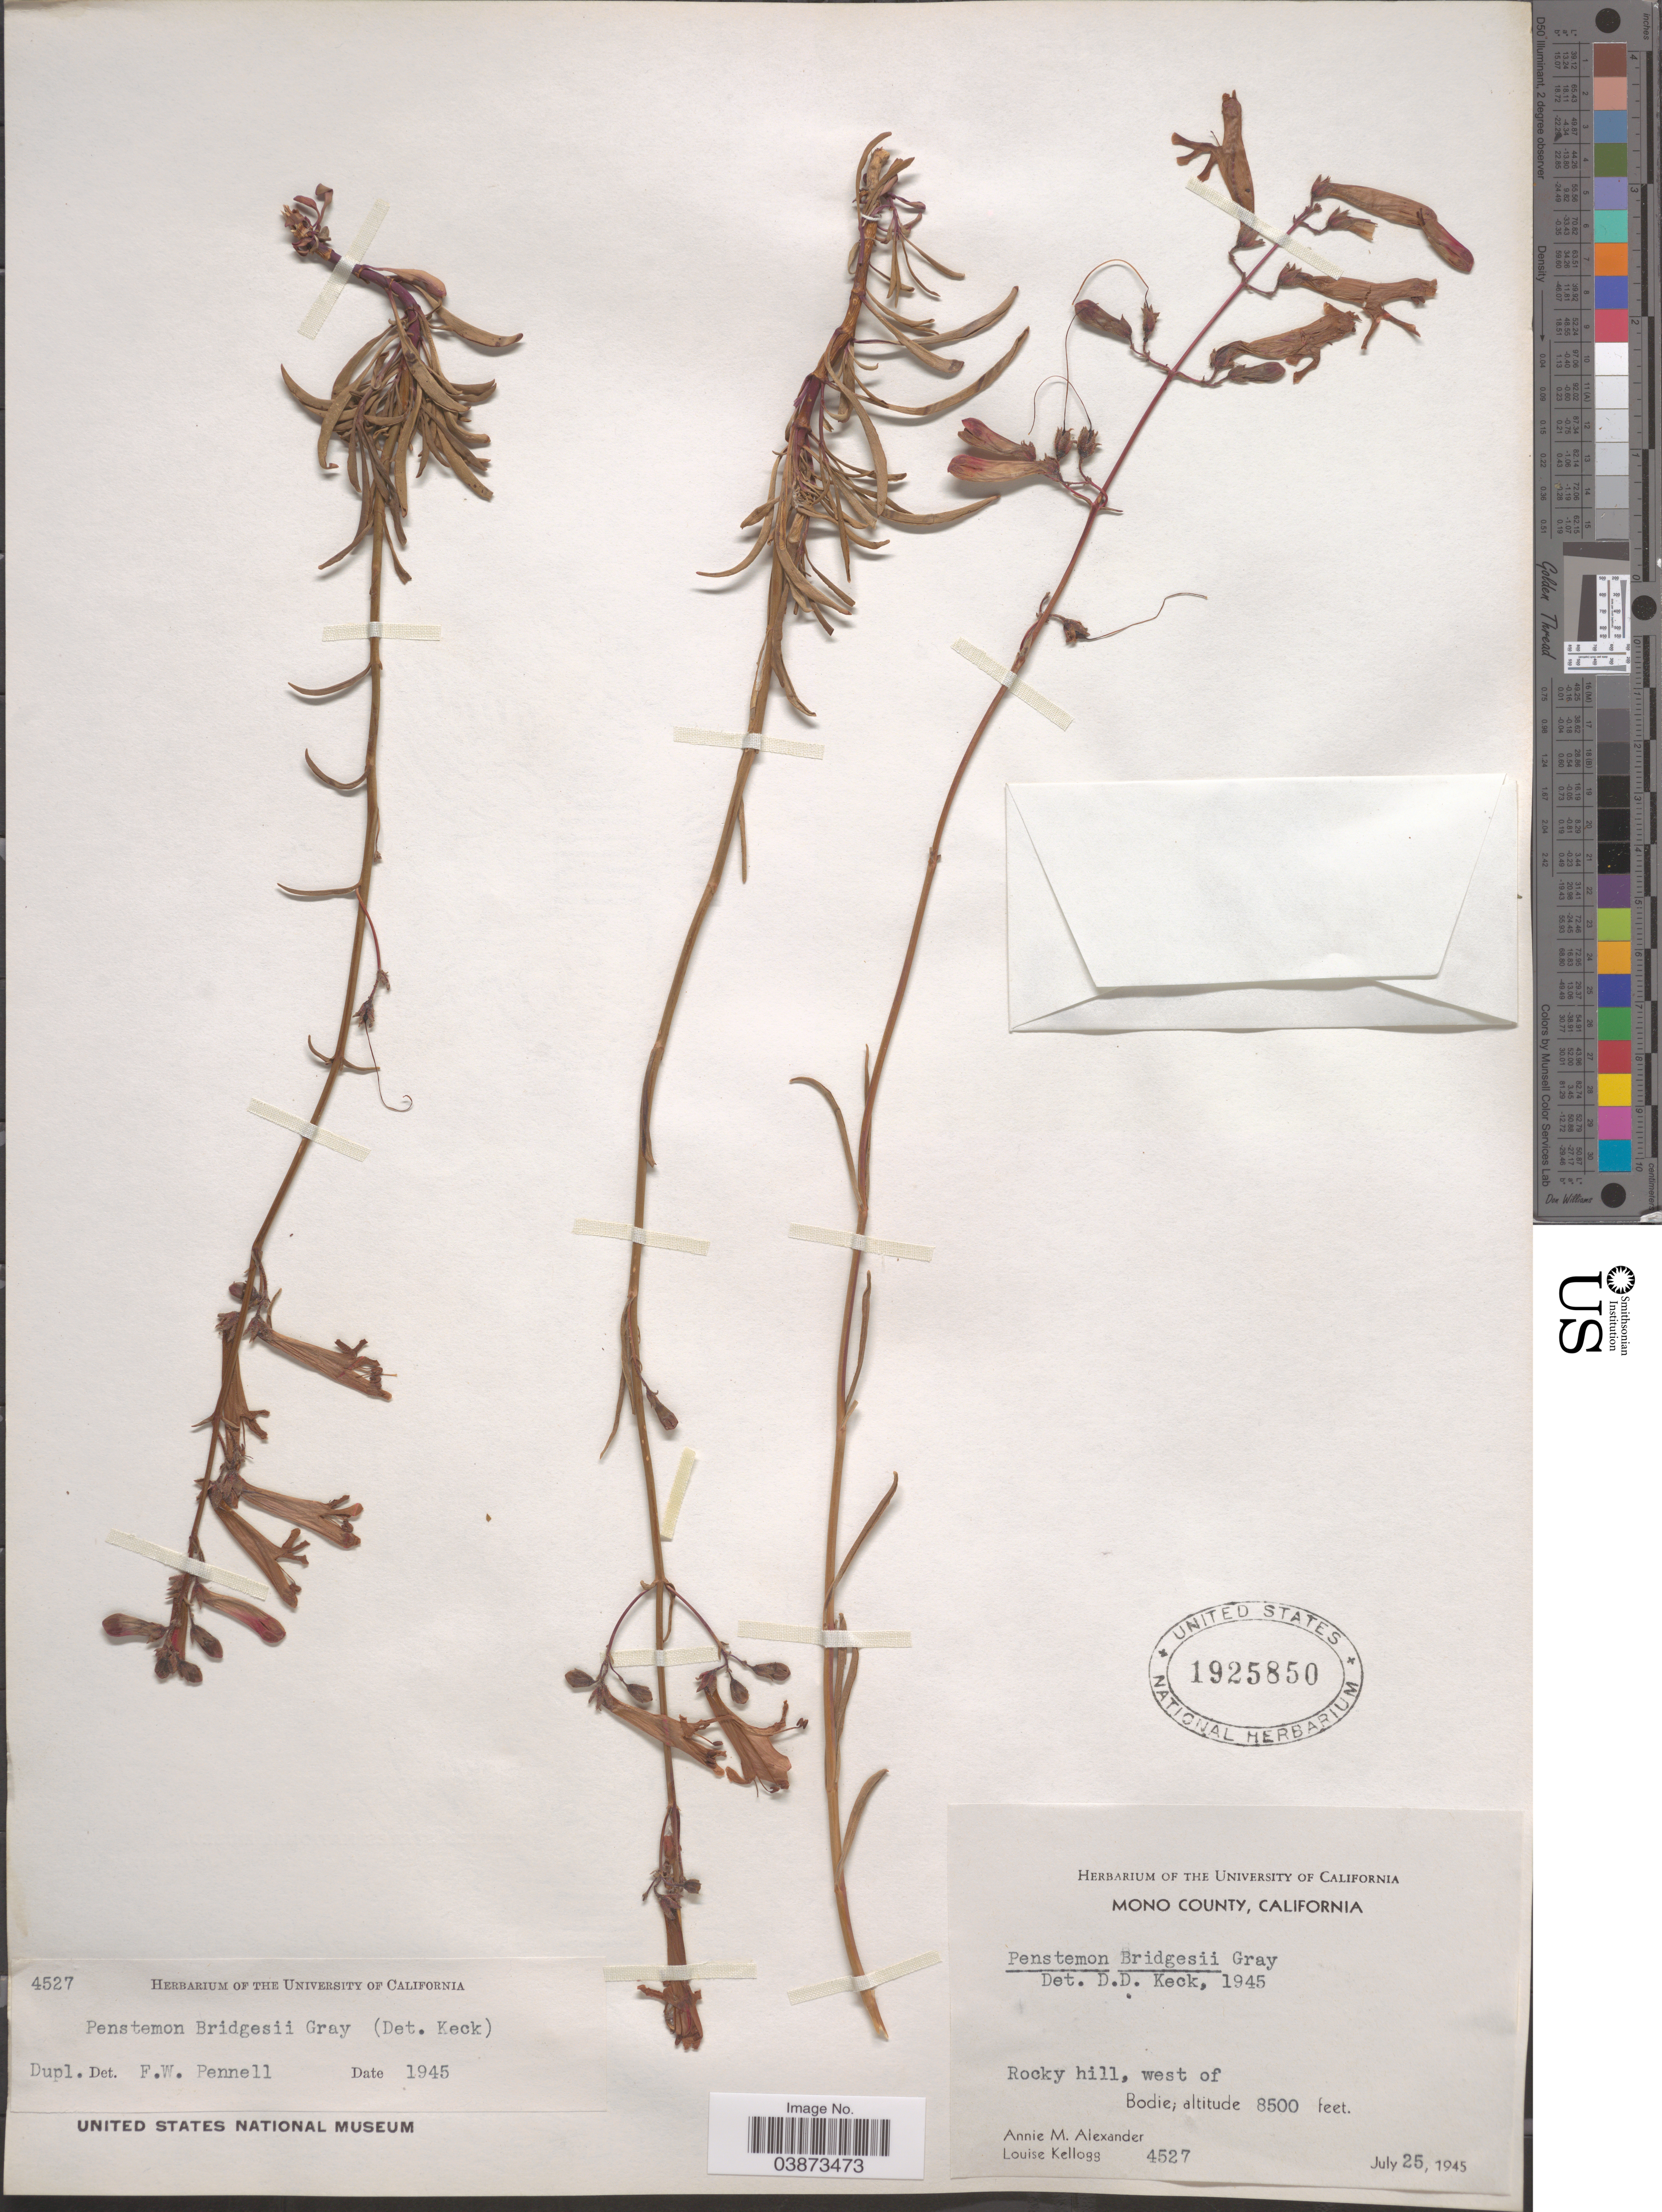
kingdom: Plantae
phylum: Tracheophyta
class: Magnoliopsida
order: Lamiales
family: Plantaginaceae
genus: Penstemon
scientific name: Penstemon bridgesii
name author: A. Gray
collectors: A. M. Alexander & L. Kellogg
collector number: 4527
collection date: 1945-07-25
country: United States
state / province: California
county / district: Mono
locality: Mono County. West of Bodie.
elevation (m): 2591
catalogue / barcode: US 1925850